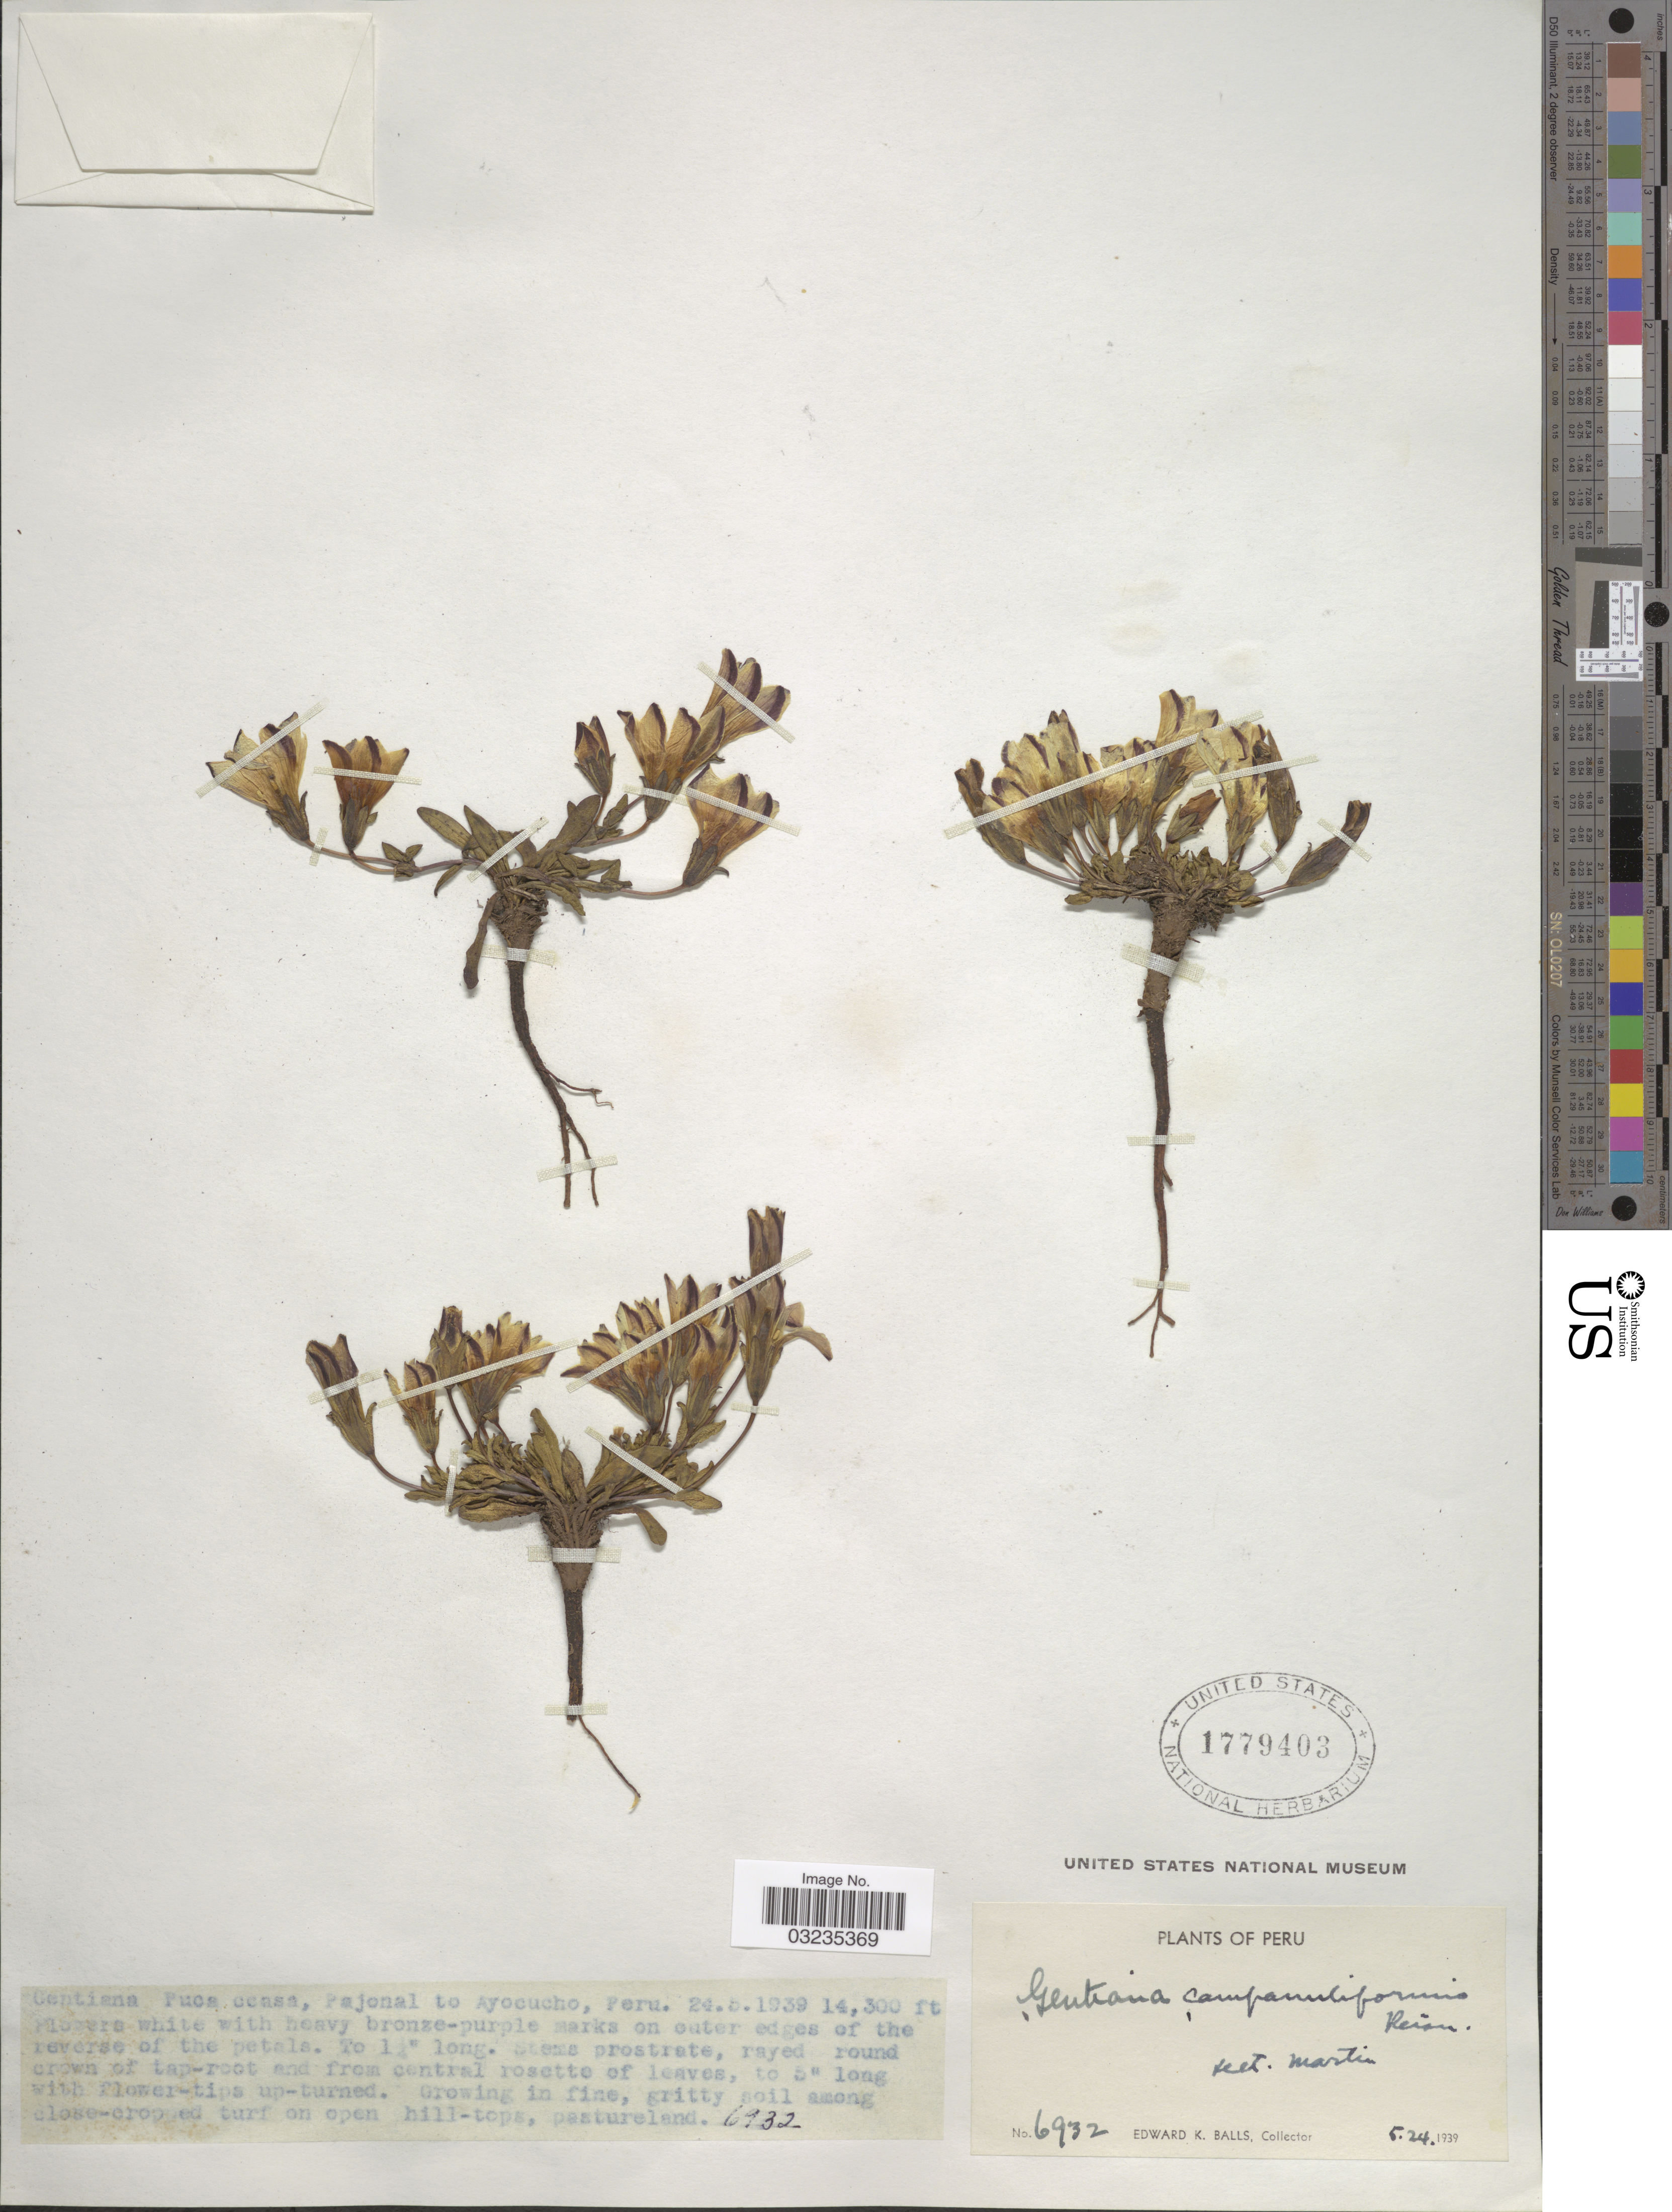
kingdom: Plantae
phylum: Tracheophyta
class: Magnoliopsida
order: Gentianales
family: Gentianaceae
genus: Gentiana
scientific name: Gentiana campanuliformis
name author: Reimers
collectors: E. K. Balls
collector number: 6932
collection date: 1939-05-24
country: Peru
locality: Pajonal to Ayocucho.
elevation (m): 4359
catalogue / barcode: US 1779403